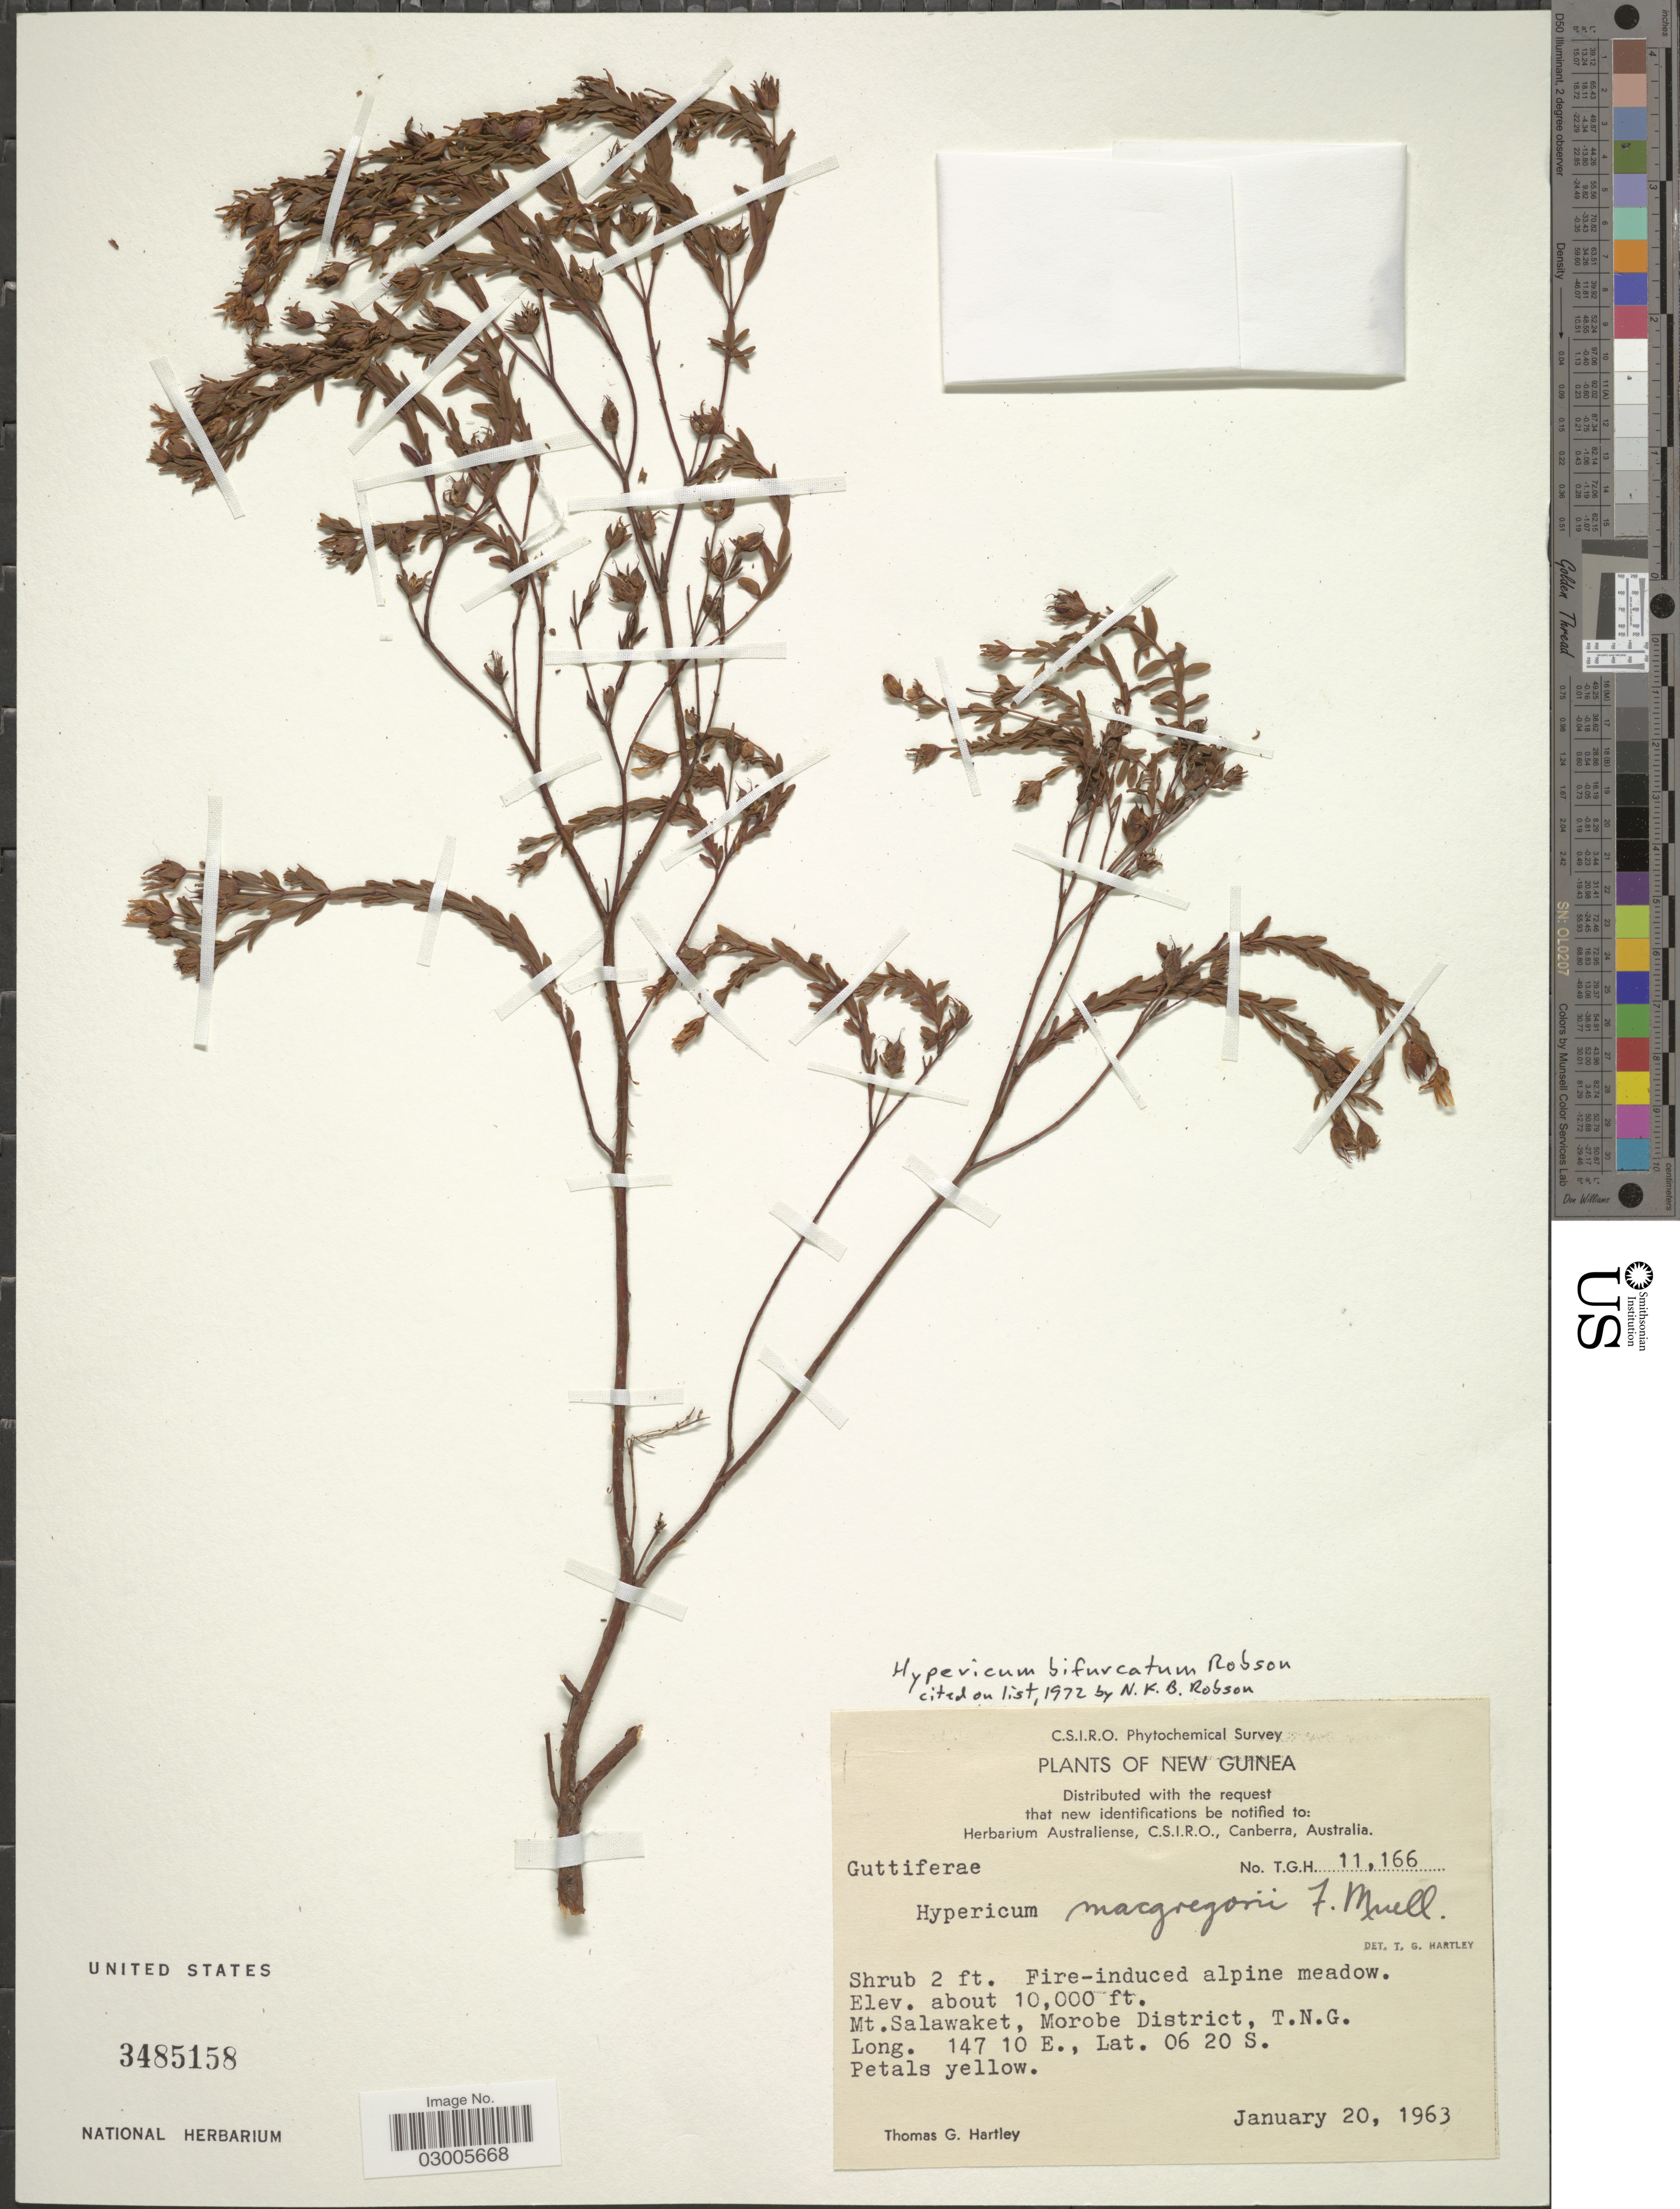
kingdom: Plantae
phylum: Tracheophyta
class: Magnoliopsida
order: Malpighiales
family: Hypericaceae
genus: Hypericum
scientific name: Hypericum bifurcatum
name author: N. Robson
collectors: T. G. Hartley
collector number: TGH11166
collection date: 1963-01-20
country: Papua New Guinea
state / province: Morobe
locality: New Guinea, Mt. Salawaket, Morobe District, T.N.G.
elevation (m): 3048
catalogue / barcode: US 3485158